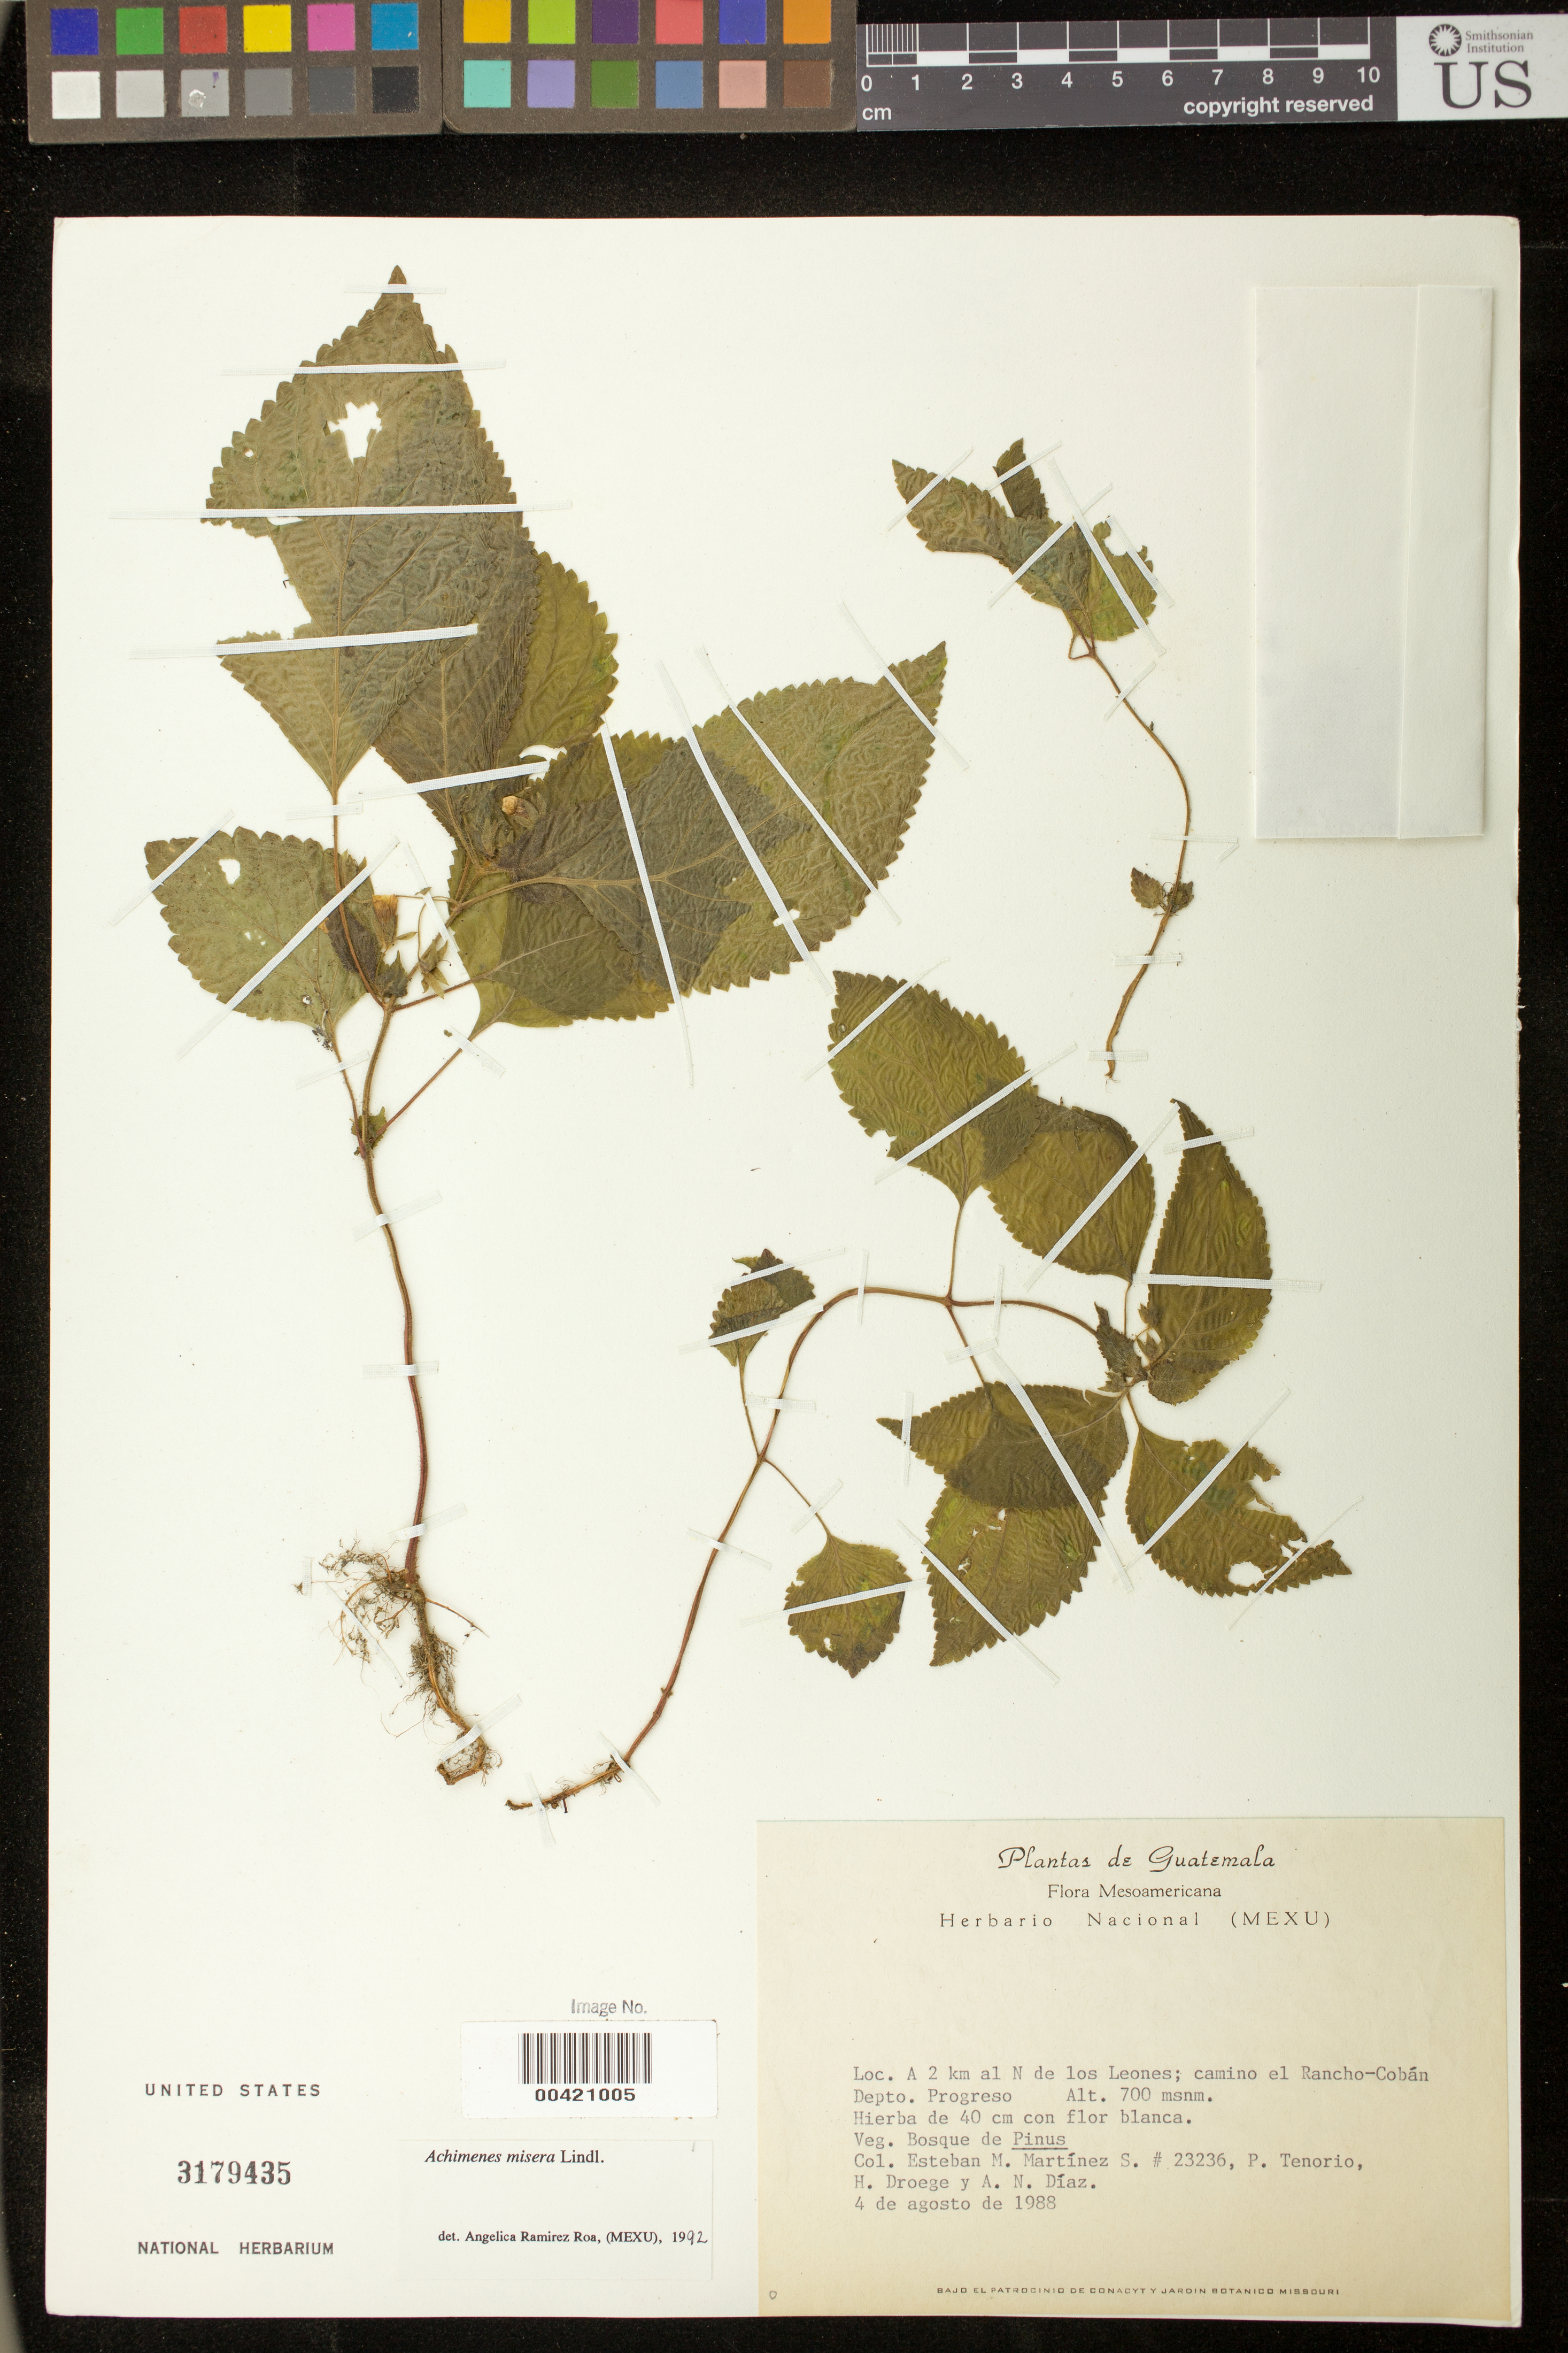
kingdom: Plantae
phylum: Tracheophyta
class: Magnoliopsida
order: Lamiales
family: Gesneriaceae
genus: Achimenes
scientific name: Achimenes misera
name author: Lindl.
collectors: E. M. Martínez S. & Tenorio, P.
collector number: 23236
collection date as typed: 04 Aug 1988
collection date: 1988-08-04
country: Guatemala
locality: A 2 km al N de los Leones; camino el Rancho-Cobán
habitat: Bosque de Pinus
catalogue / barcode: US 3179435